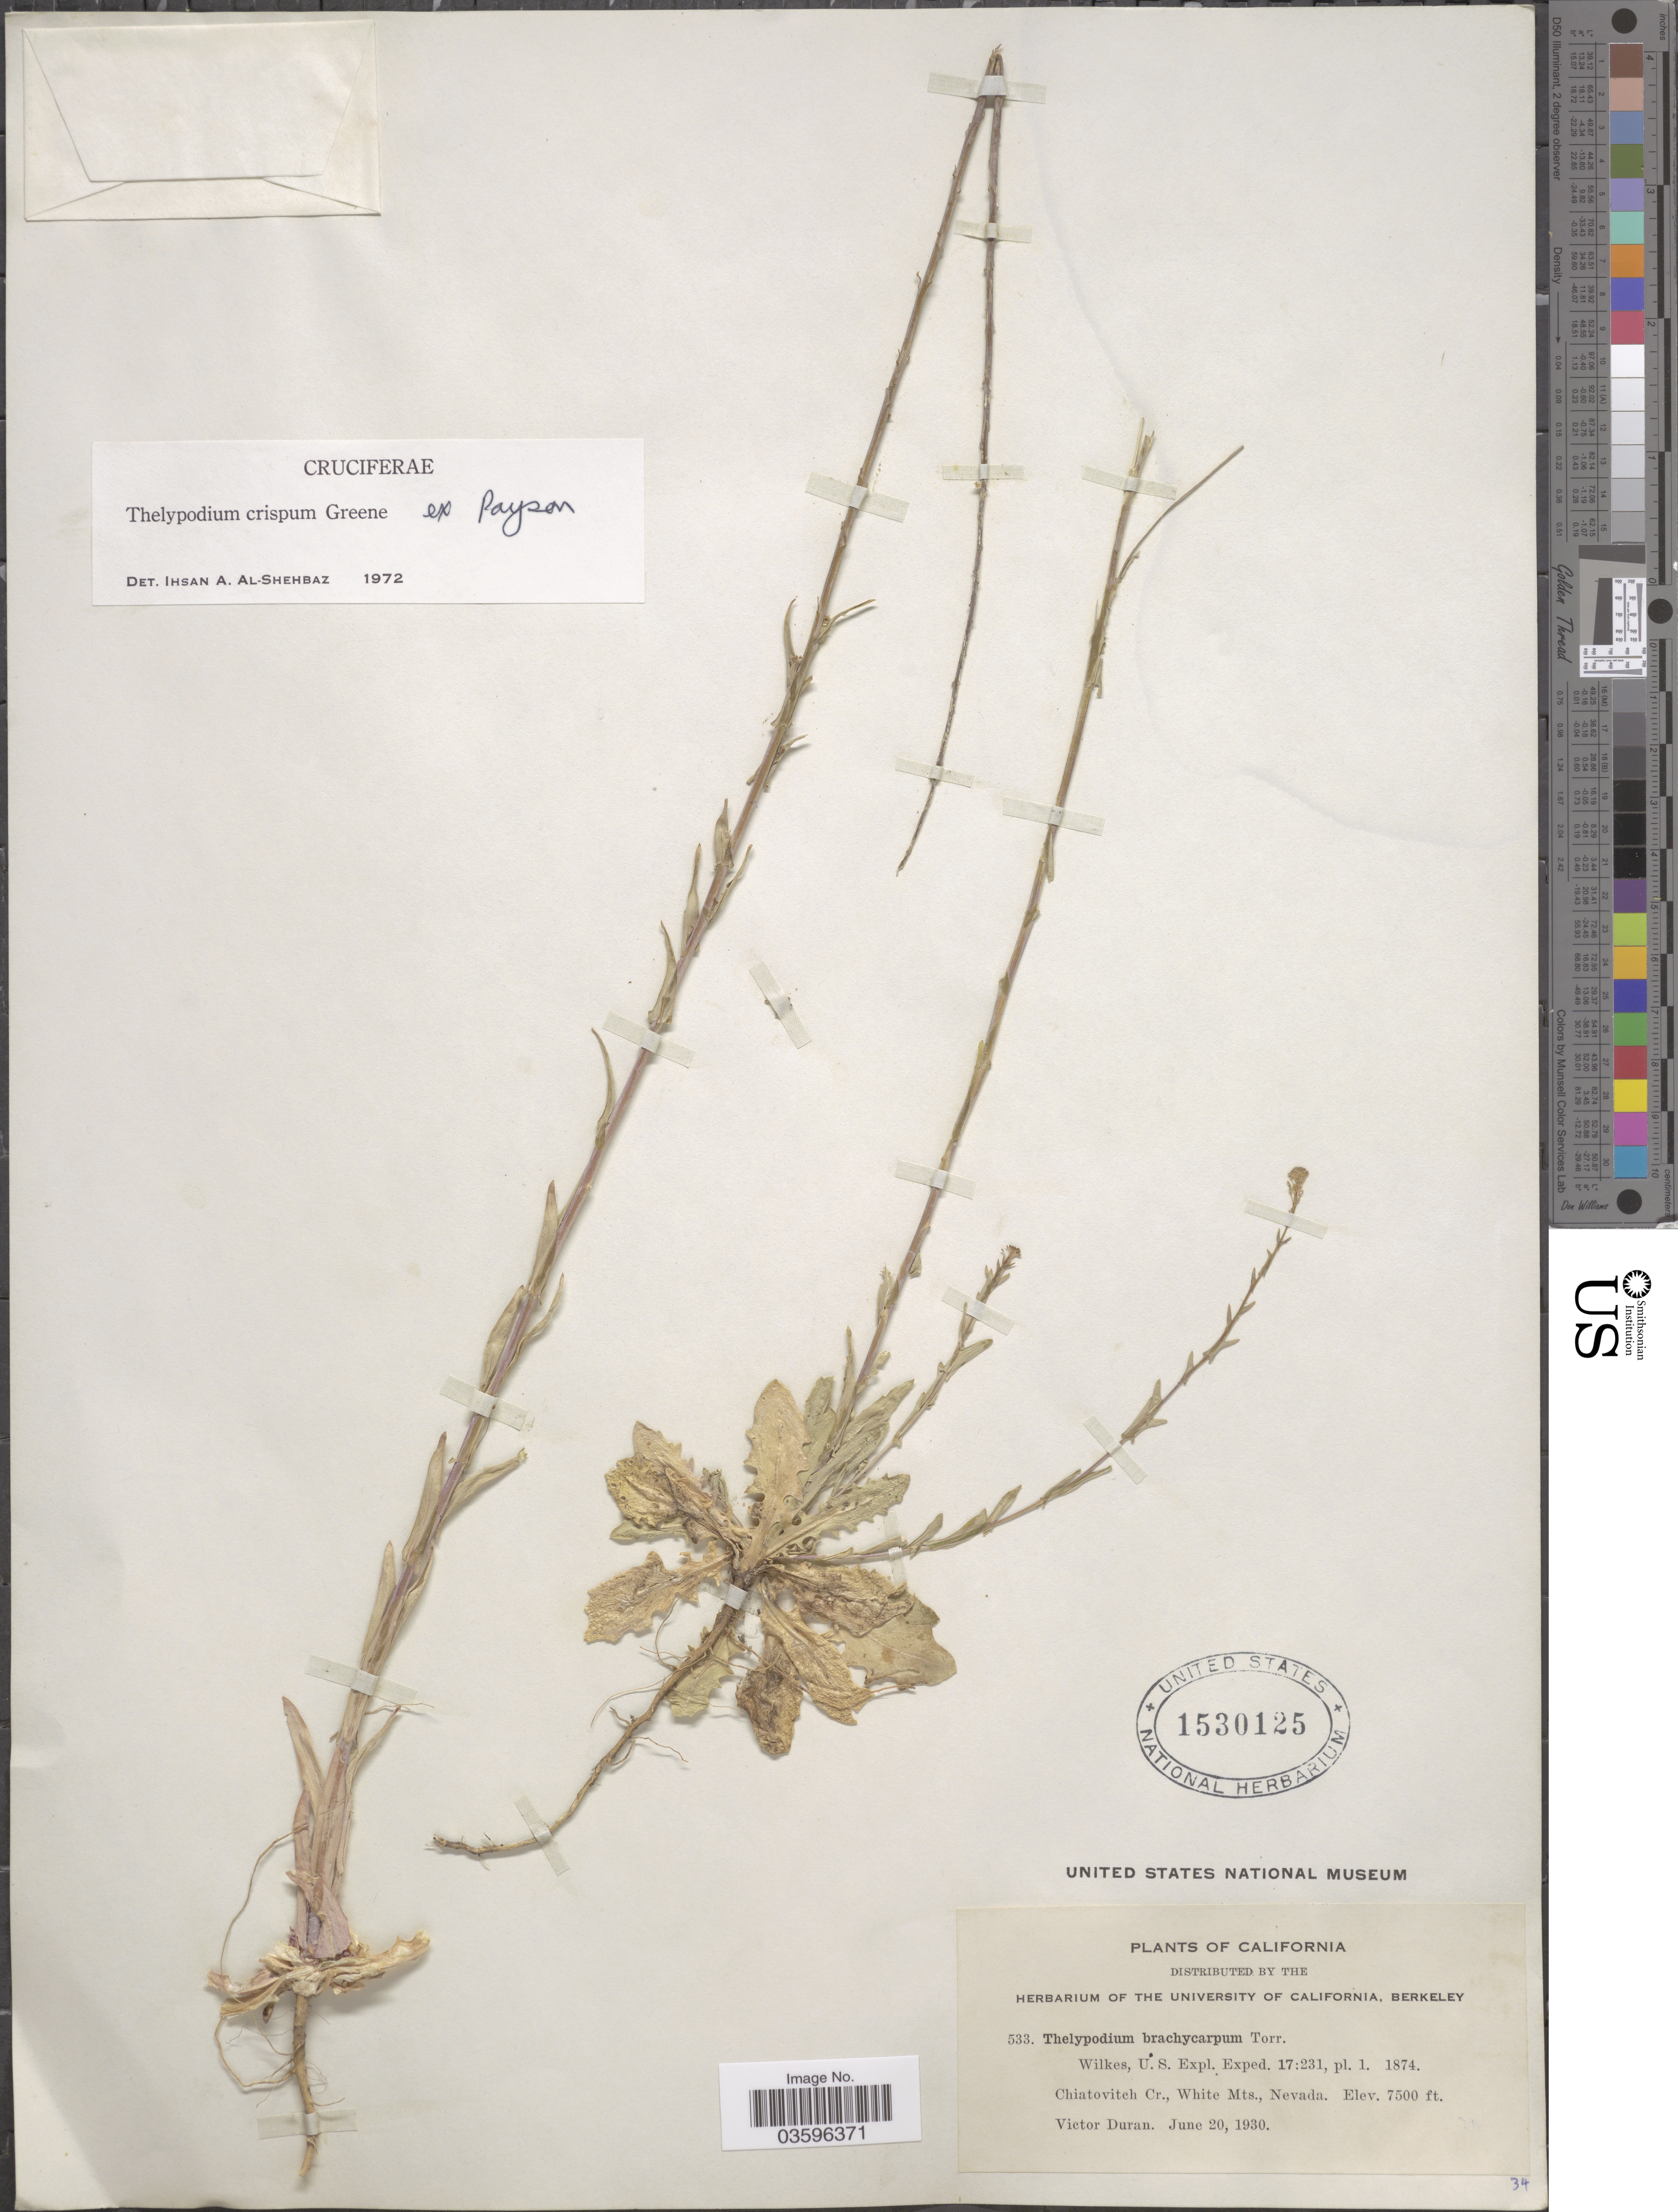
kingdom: Plantae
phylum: Tracheophyta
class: Magnoliopsida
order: Brassicales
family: Brassicaceae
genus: Thelypodium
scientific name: Thelypodium crispum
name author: Greene ex Payson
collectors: V. Duran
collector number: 533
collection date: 1930-06-20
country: United States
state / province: Nevada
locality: Chiatovitch Cr., White Mts.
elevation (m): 2286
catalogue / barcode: US 1530125